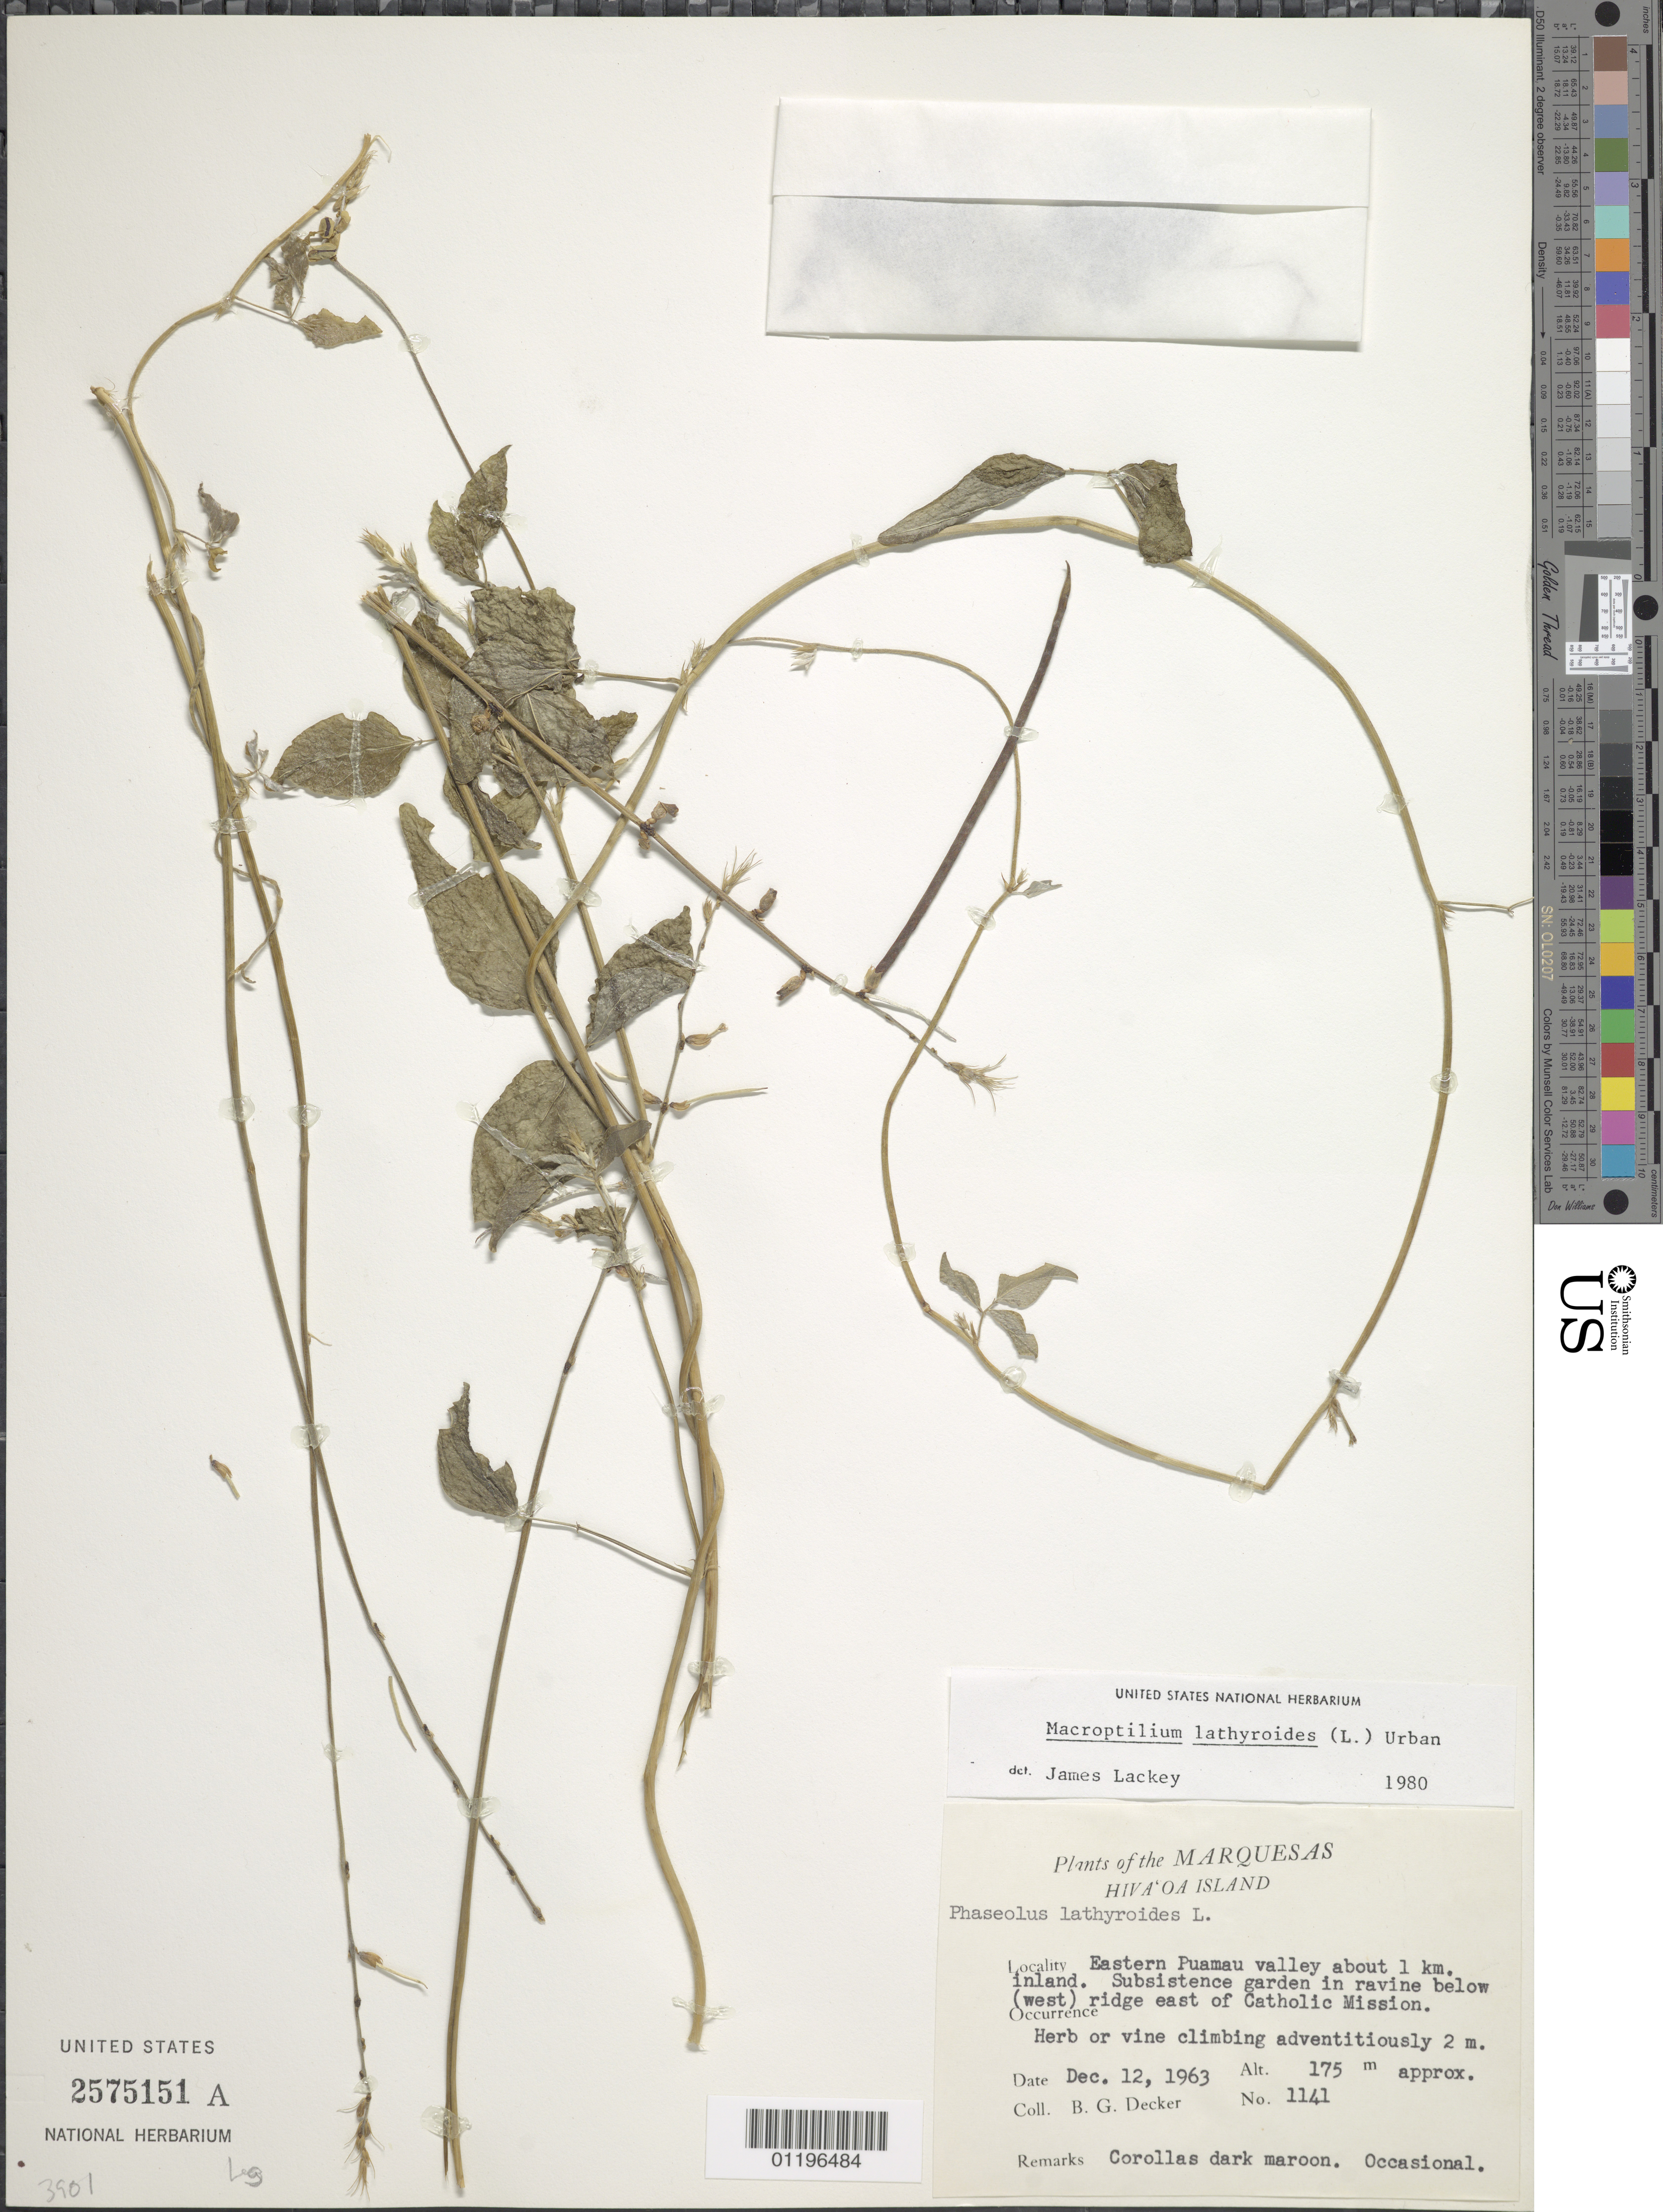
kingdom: Plantae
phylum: Tracheophyta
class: Magnoliopsida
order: Fabales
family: Fabaceae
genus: Macroptilium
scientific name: Macroptilium lathyroides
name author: (L.) Urb.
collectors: B. G. Decker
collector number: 1141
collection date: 1963-12-12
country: French Polynesia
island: Hiva Oa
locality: E Puamau Valley, 1 km inland, in ravine below (west) ridge E of Catholic Mission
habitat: Subsistence garden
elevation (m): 175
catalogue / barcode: US 2575151A